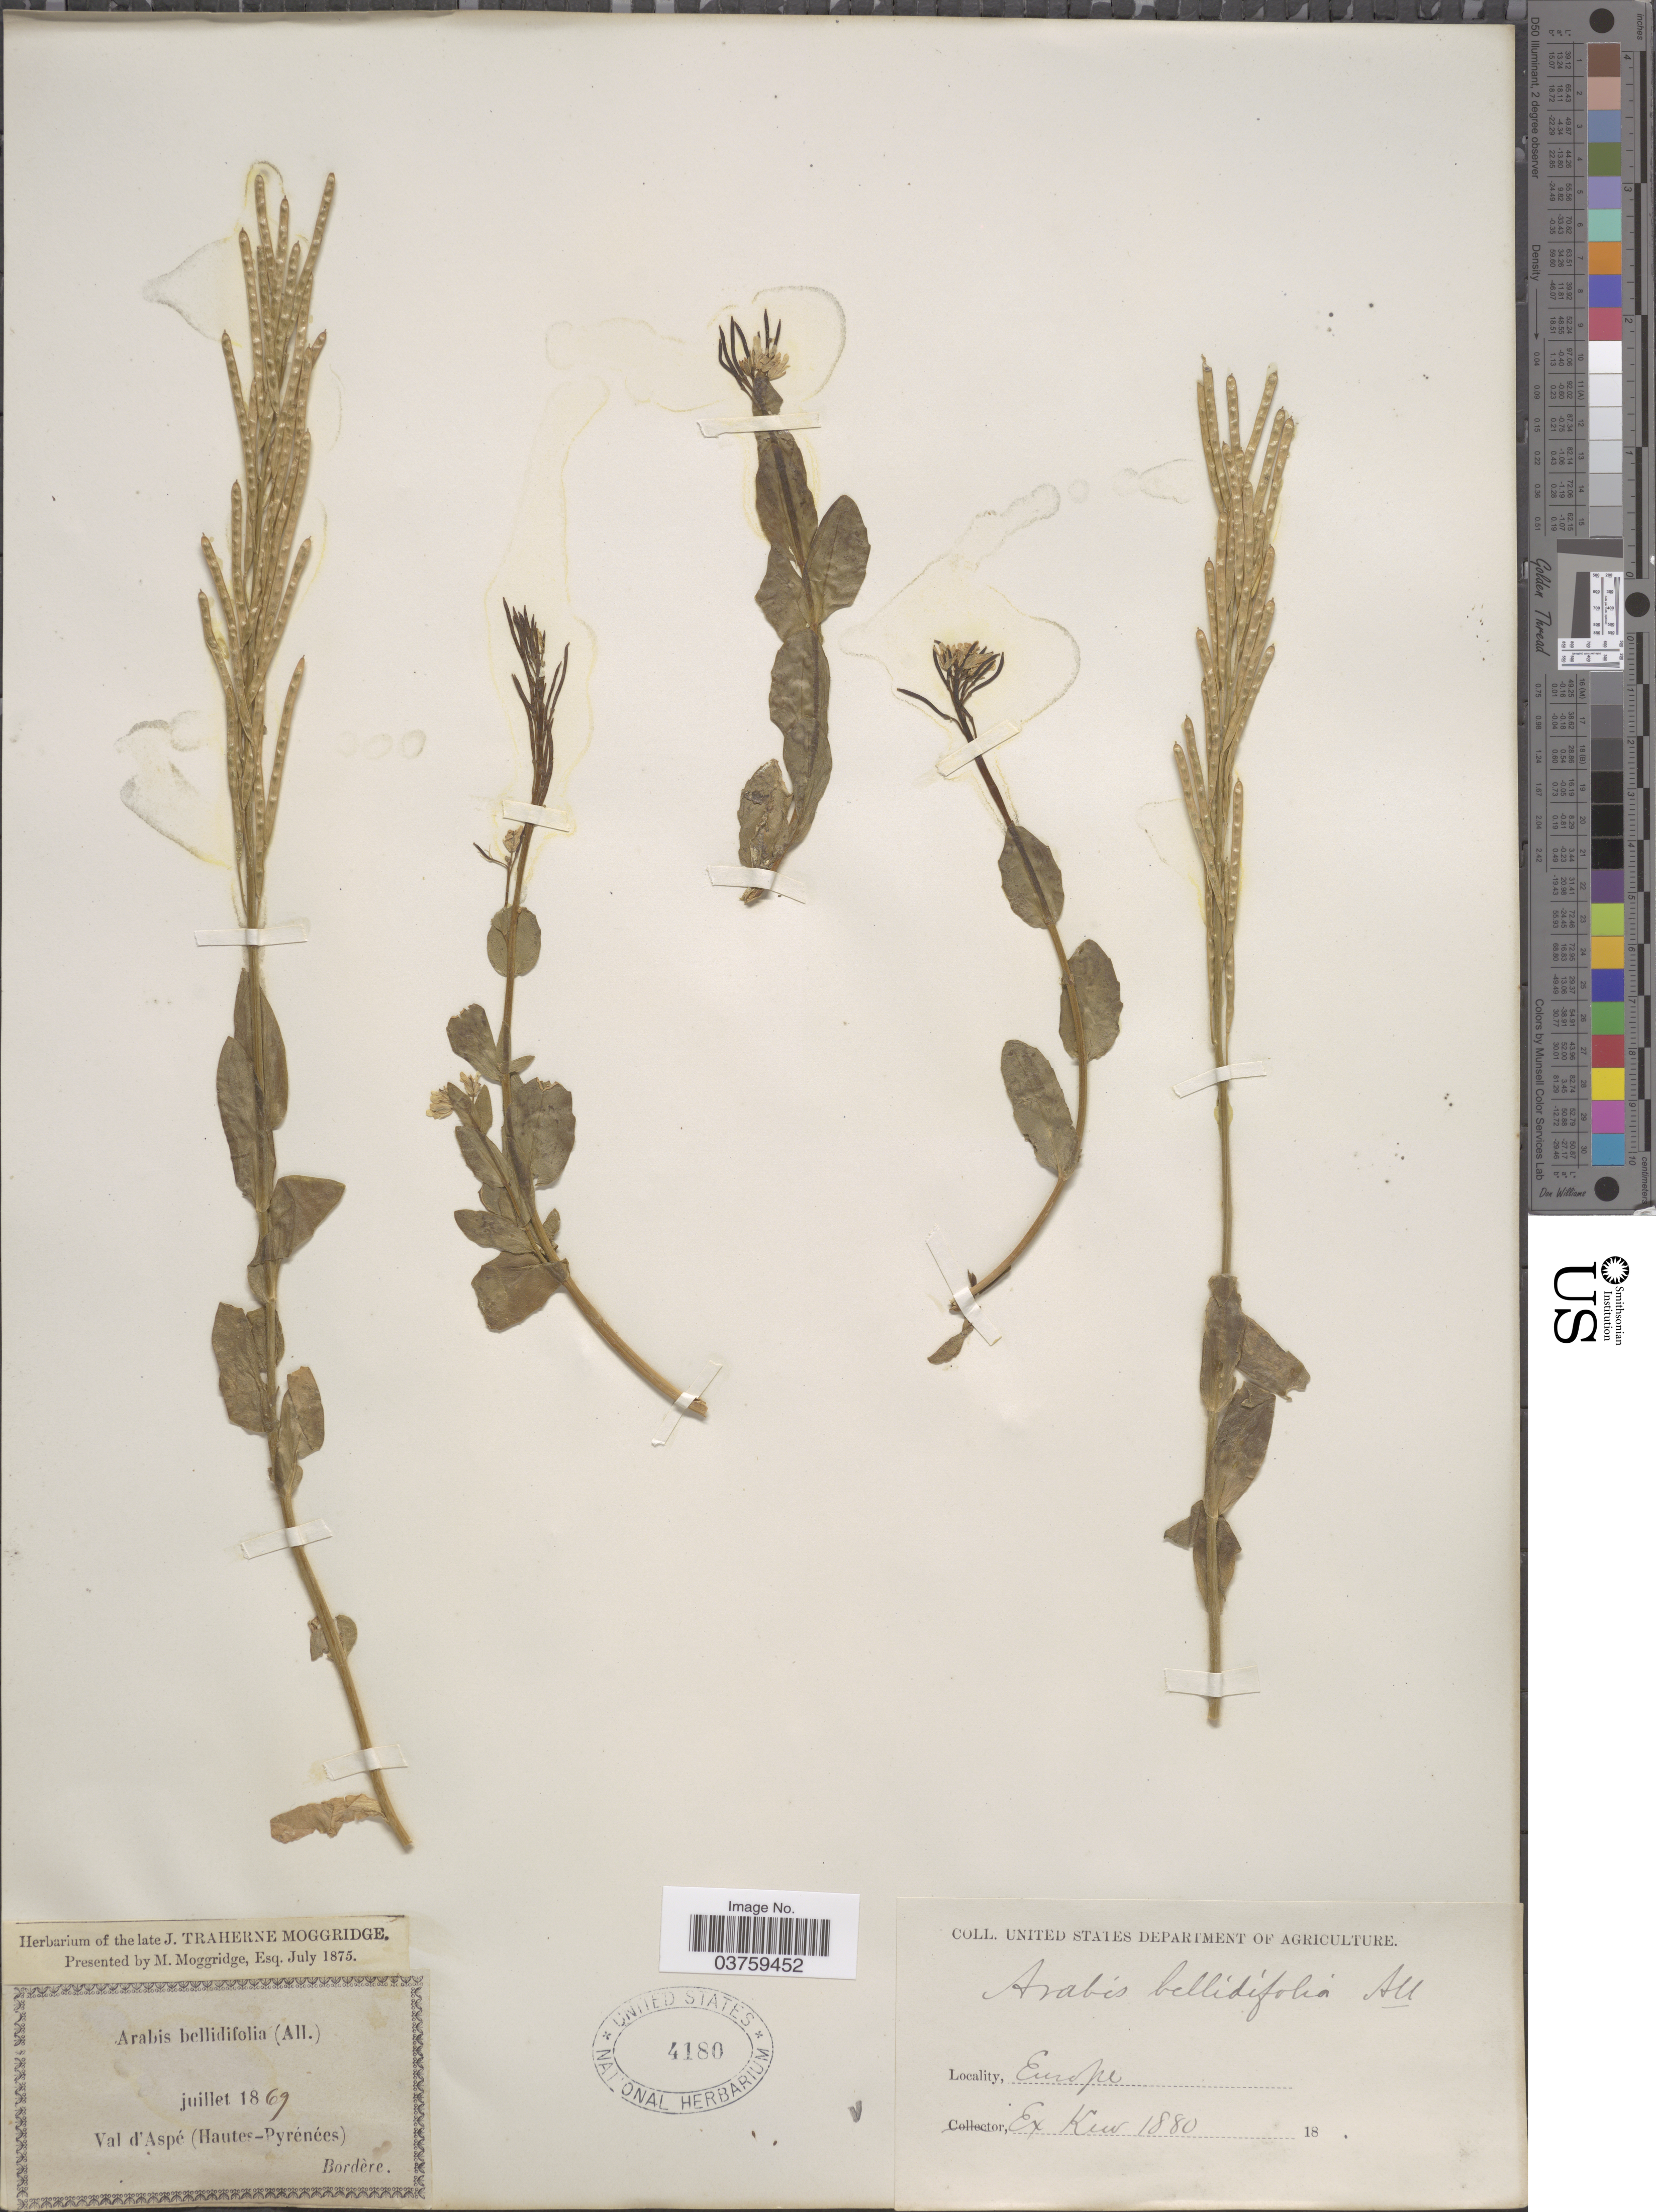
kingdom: Plantae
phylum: Tracheophyta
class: Magnoliopsida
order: Brassicales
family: Brassicaceae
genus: Arabis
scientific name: Arabis bellidifolia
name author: Crantz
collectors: -. Bordère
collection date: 1869-07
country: France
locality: Europe. Val d'Aspé (Hautes-Pyrénées).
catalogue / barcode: US 4180